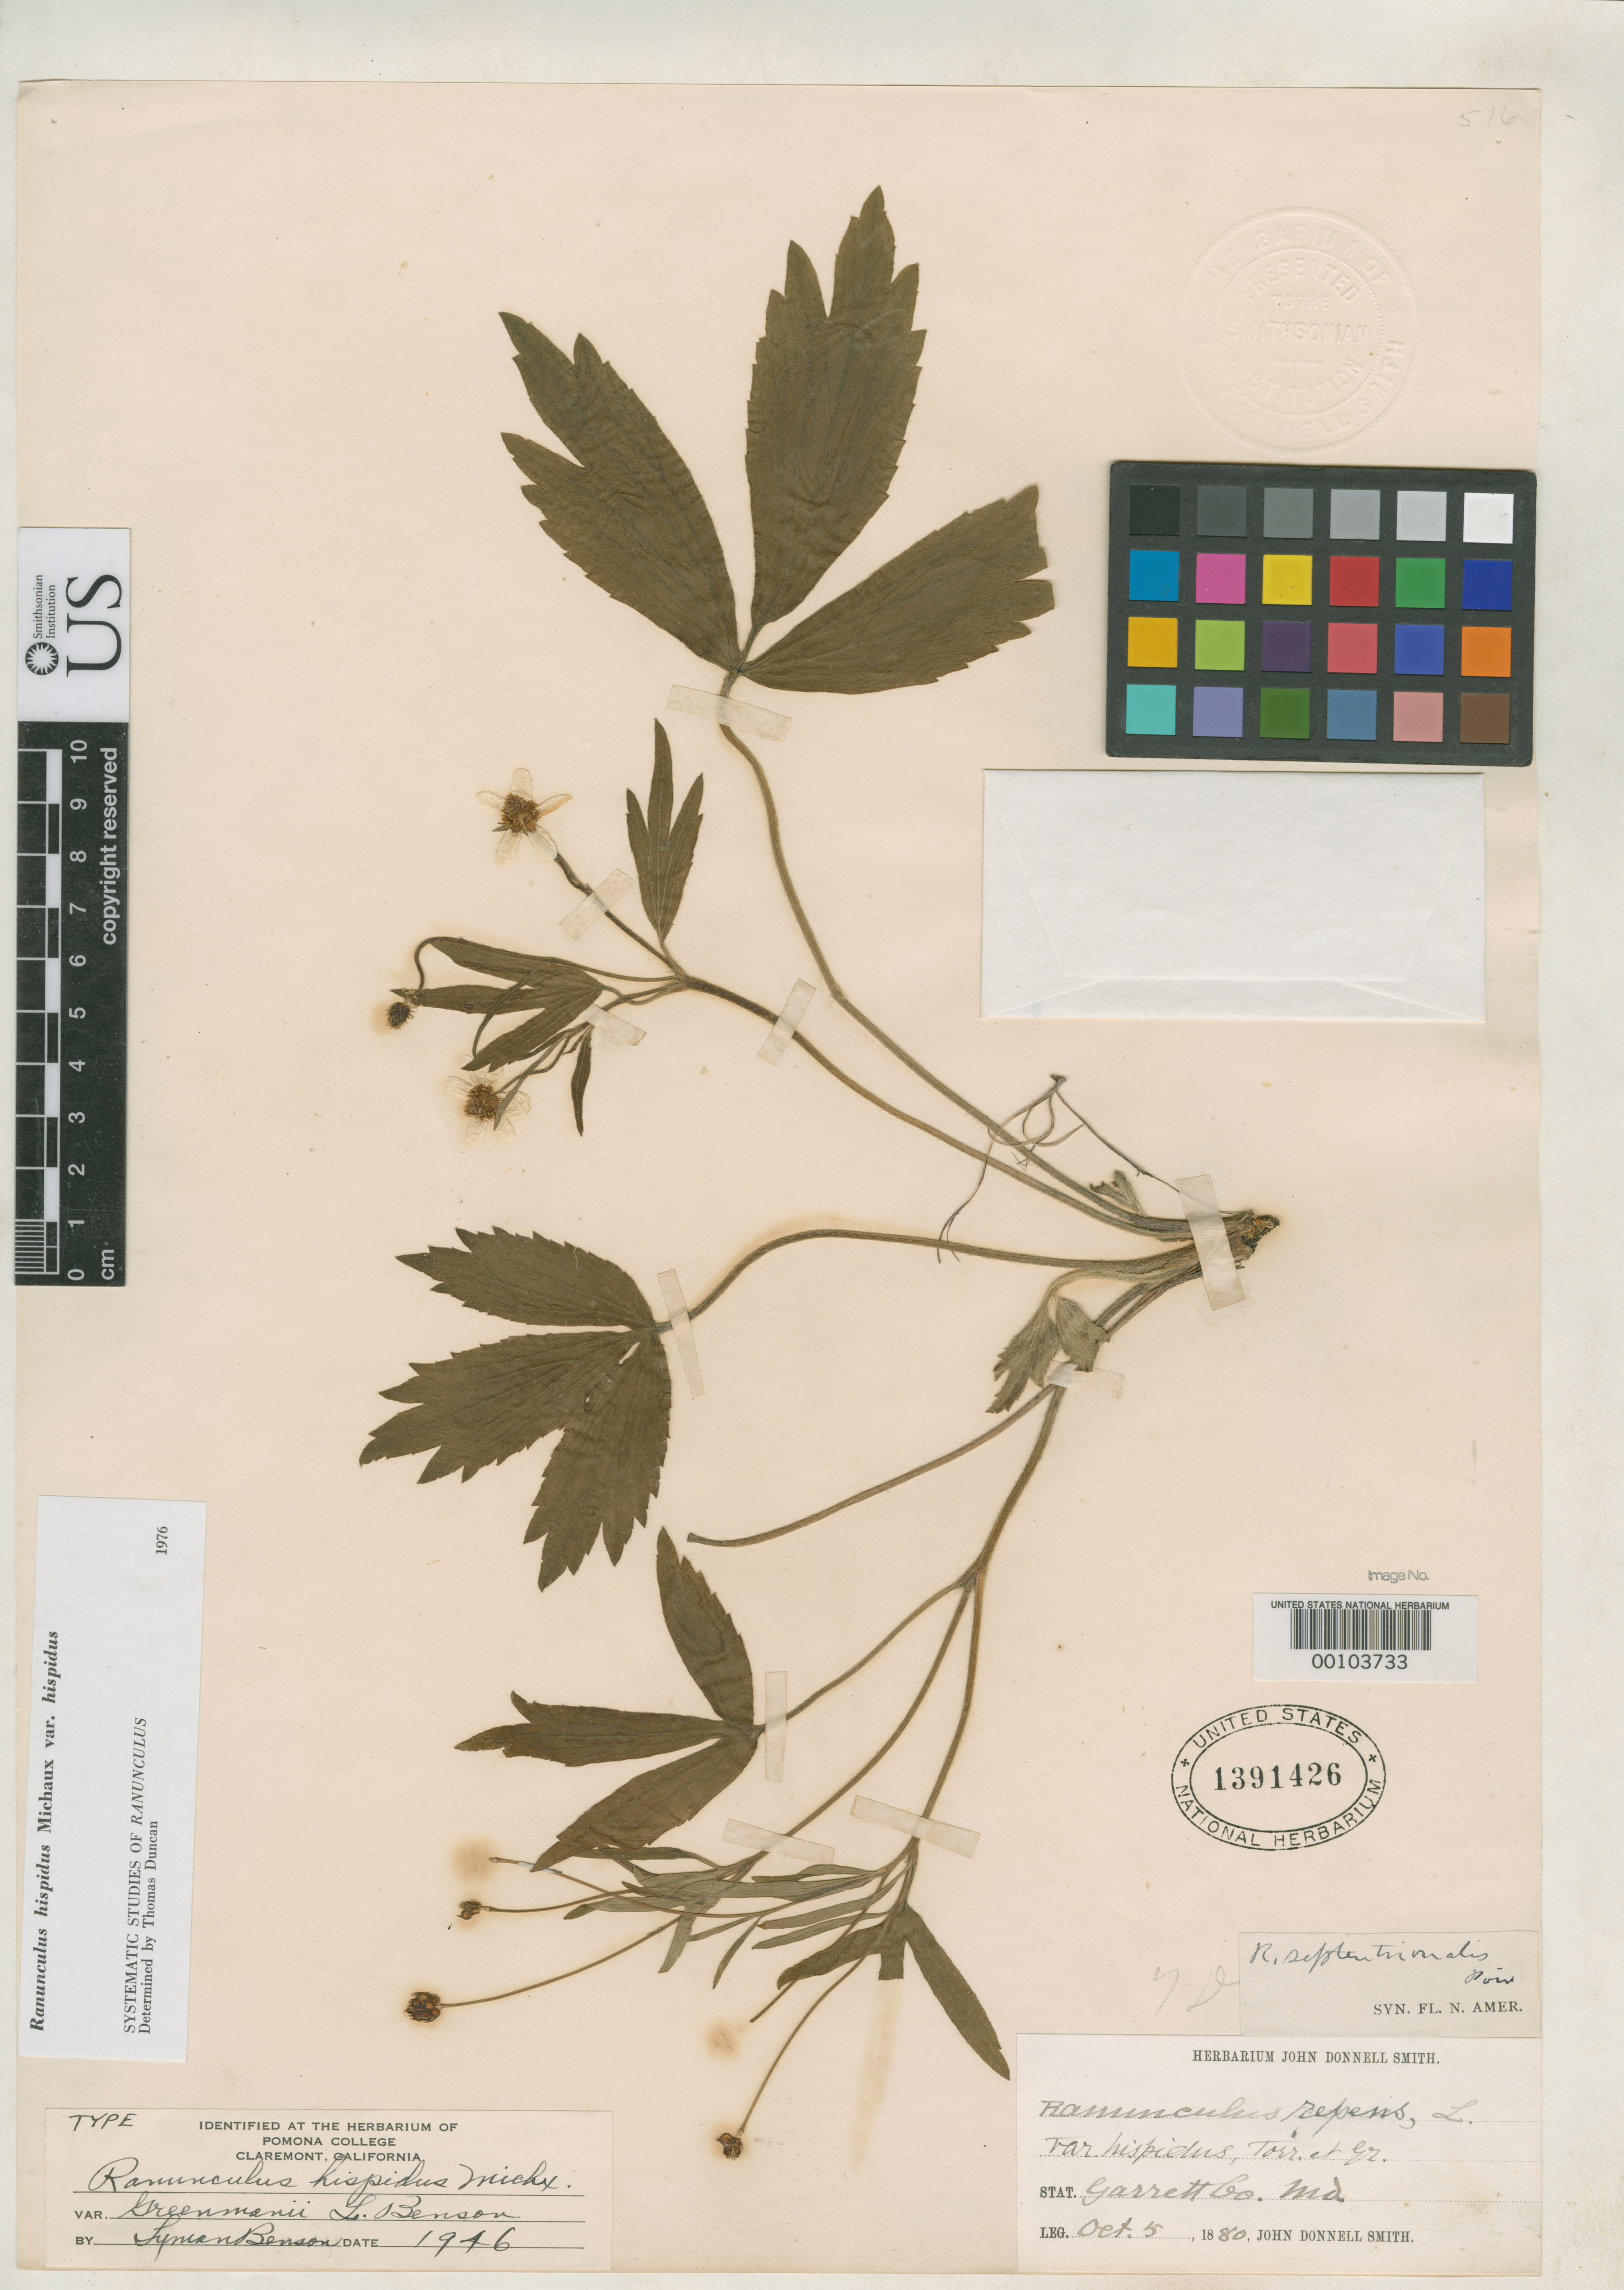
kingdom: Plantae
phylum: Tracheophyta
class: Magnoliopsida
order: Ranunculales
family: Ranunculaceae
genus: Ranunculus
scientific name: Ranunculus hispidus var. greenmanii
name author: L.D. Benson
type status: Holotype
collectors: J. Donnell Smith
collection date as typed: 05 Oct 1880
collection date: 1880-10-05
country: United States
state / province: Maryland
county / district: Garrett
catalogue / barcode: US 1391426